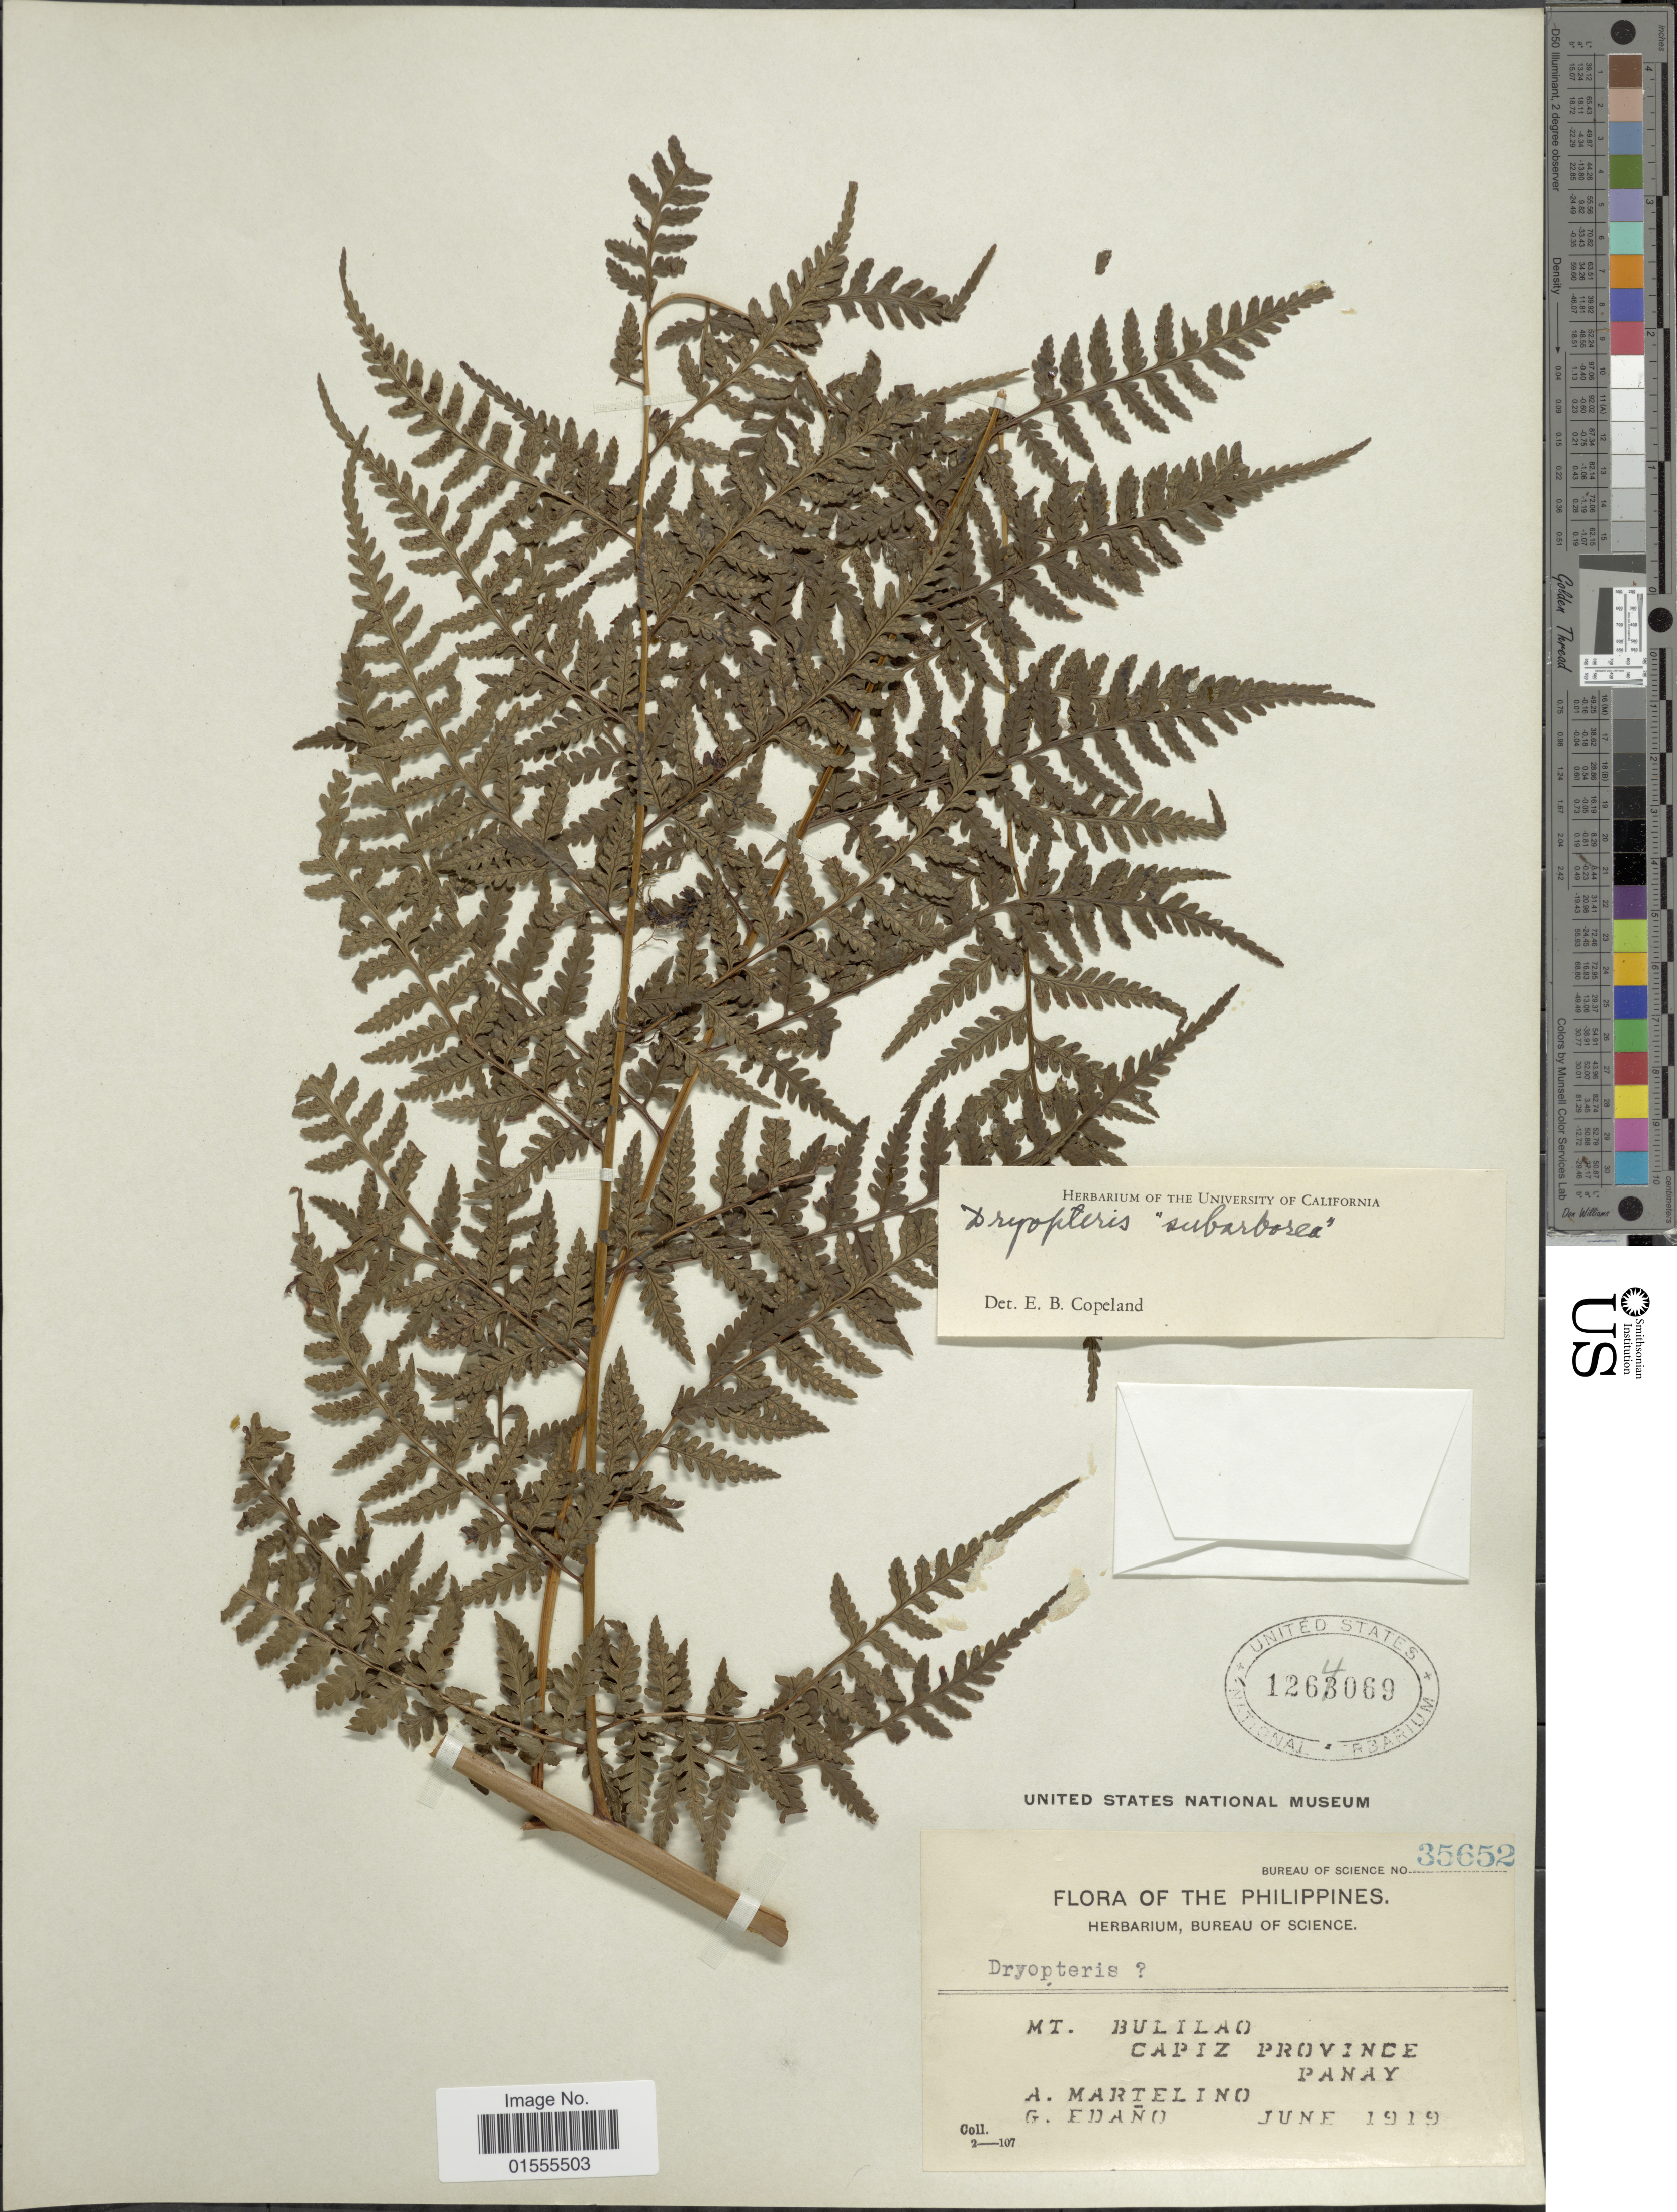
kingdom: Plantae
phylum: Tracheophyta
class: Polypodiopsida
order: Polypodiales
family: Dryopteridaceae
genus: Dryopteris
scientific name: Dryopteris subarborea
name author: (Baker) C. Chr.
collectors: A. Martelino & G. Edaño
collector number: Bureau of Science 35652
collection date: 1919-06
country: Philippines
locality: Mt Bulilao, Capiz Province, Panay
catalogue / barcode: US 1264069